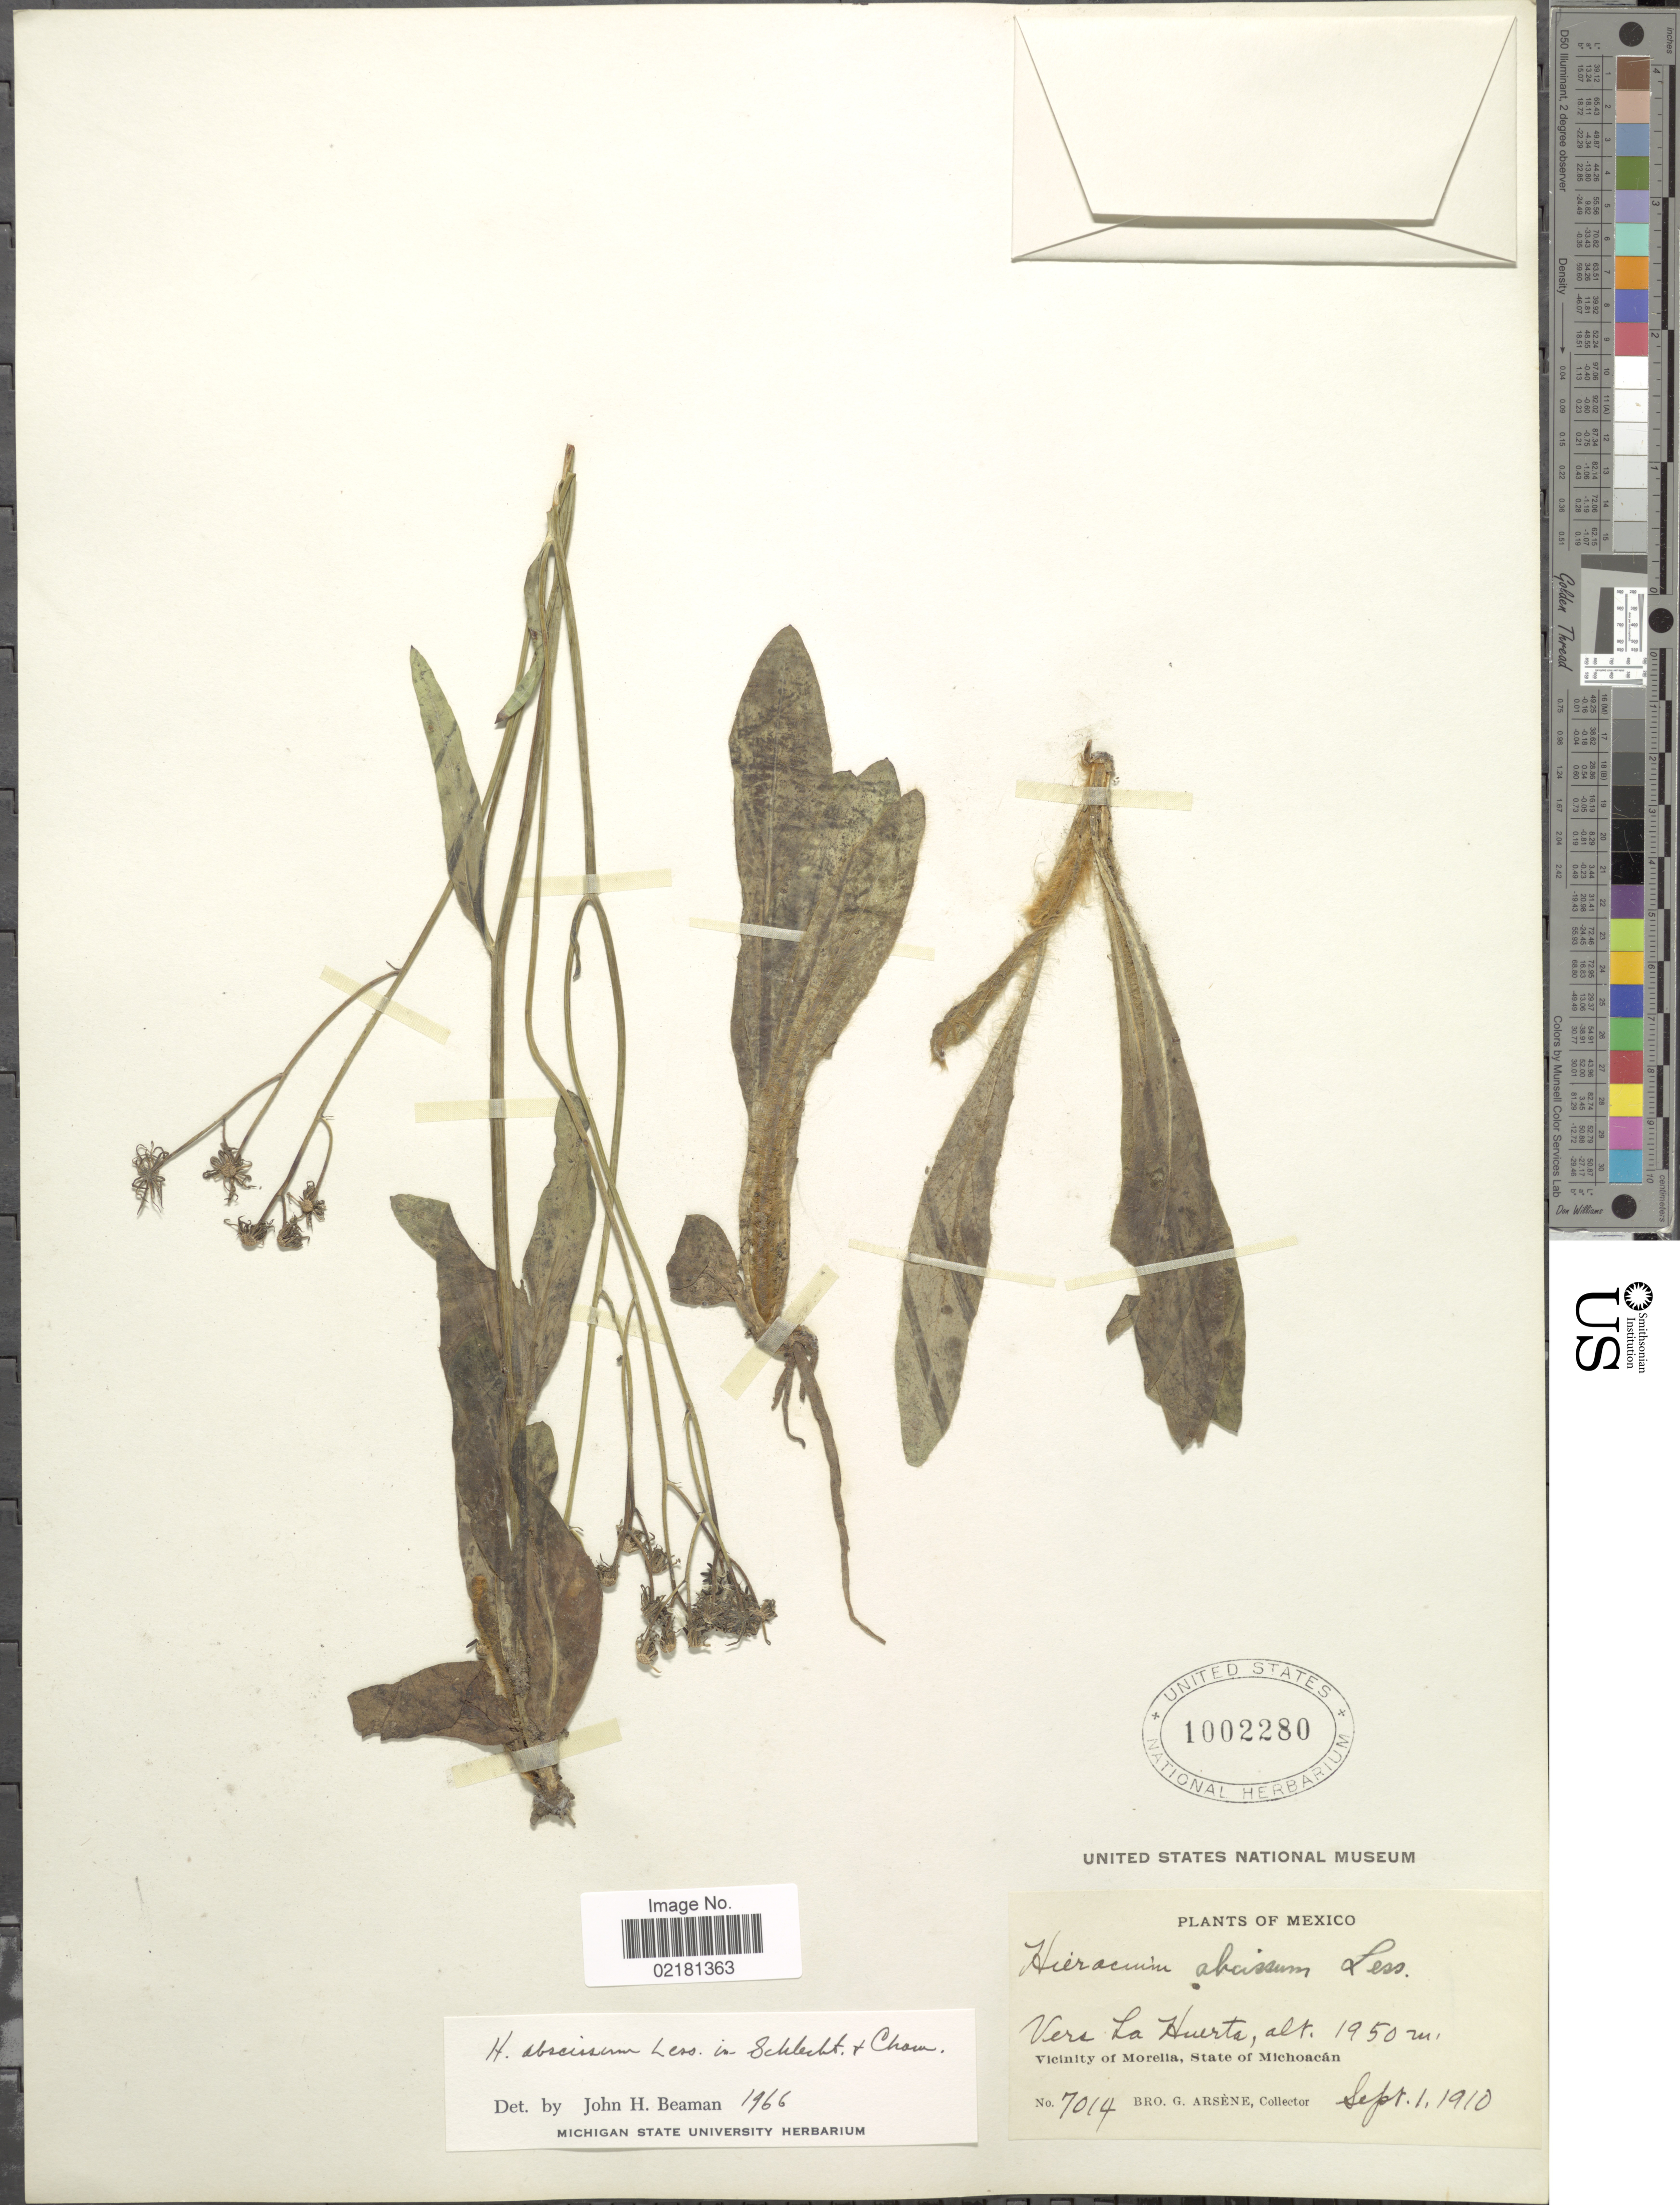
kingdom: Plantae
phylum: Tracheophyta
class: Magnoliopsida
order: Asterales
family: Asteraceae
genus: Hieracium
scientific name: Hieracium abscissum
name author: Less.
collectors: Bro. G. Arsène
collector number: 7014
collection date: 1910-09-01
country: Mexico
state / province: Michoacán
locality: Vera La Huerta, vicinity of Morelia.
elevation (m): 1950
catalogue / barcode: US 1002280